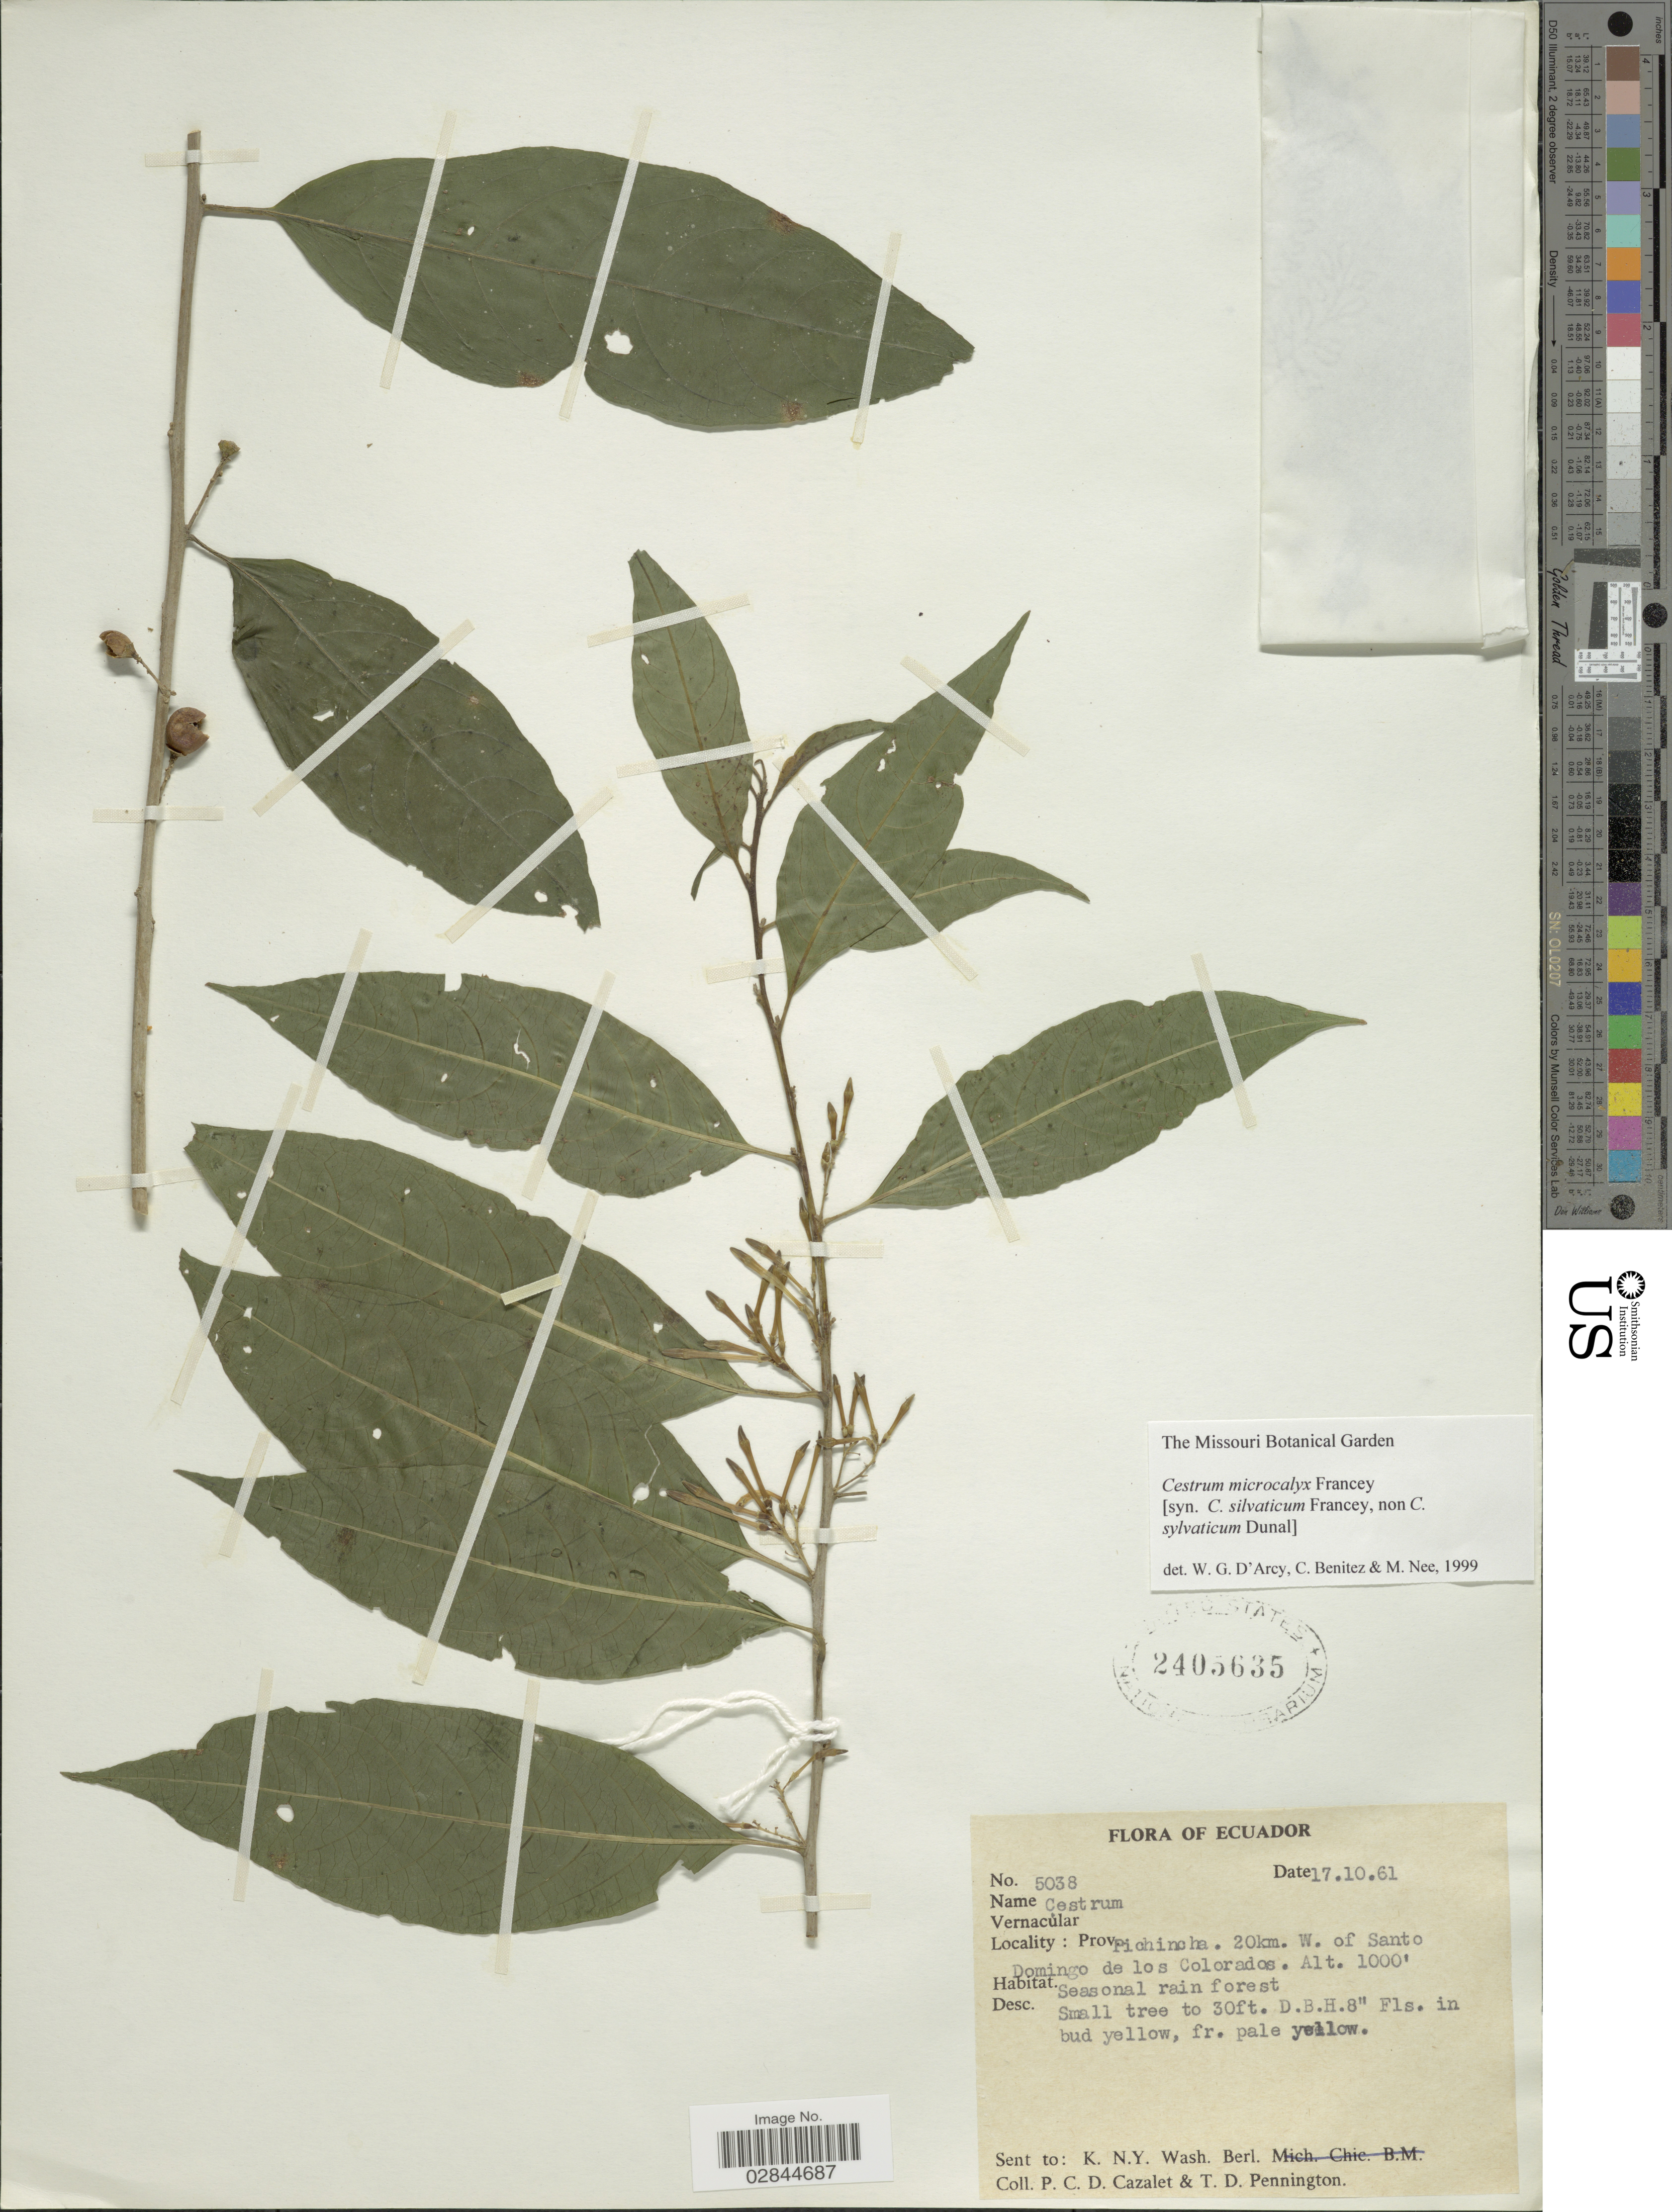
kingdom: Plantae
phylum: Tracheophyta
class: Magnoliopsida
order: Solanales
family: Solanaceae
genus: Cestrum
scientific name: Cestrum microcalyx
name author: Francey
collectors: P. C. D. Cazalet & T. D. Pennington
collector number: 5038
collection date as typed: Transcribed d/m/y: 17/10/61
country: Ecuador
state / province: Pichincha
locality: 20 km. W. of Santo Domingo de los Colorados.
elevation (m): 305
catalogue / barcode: US 2405635